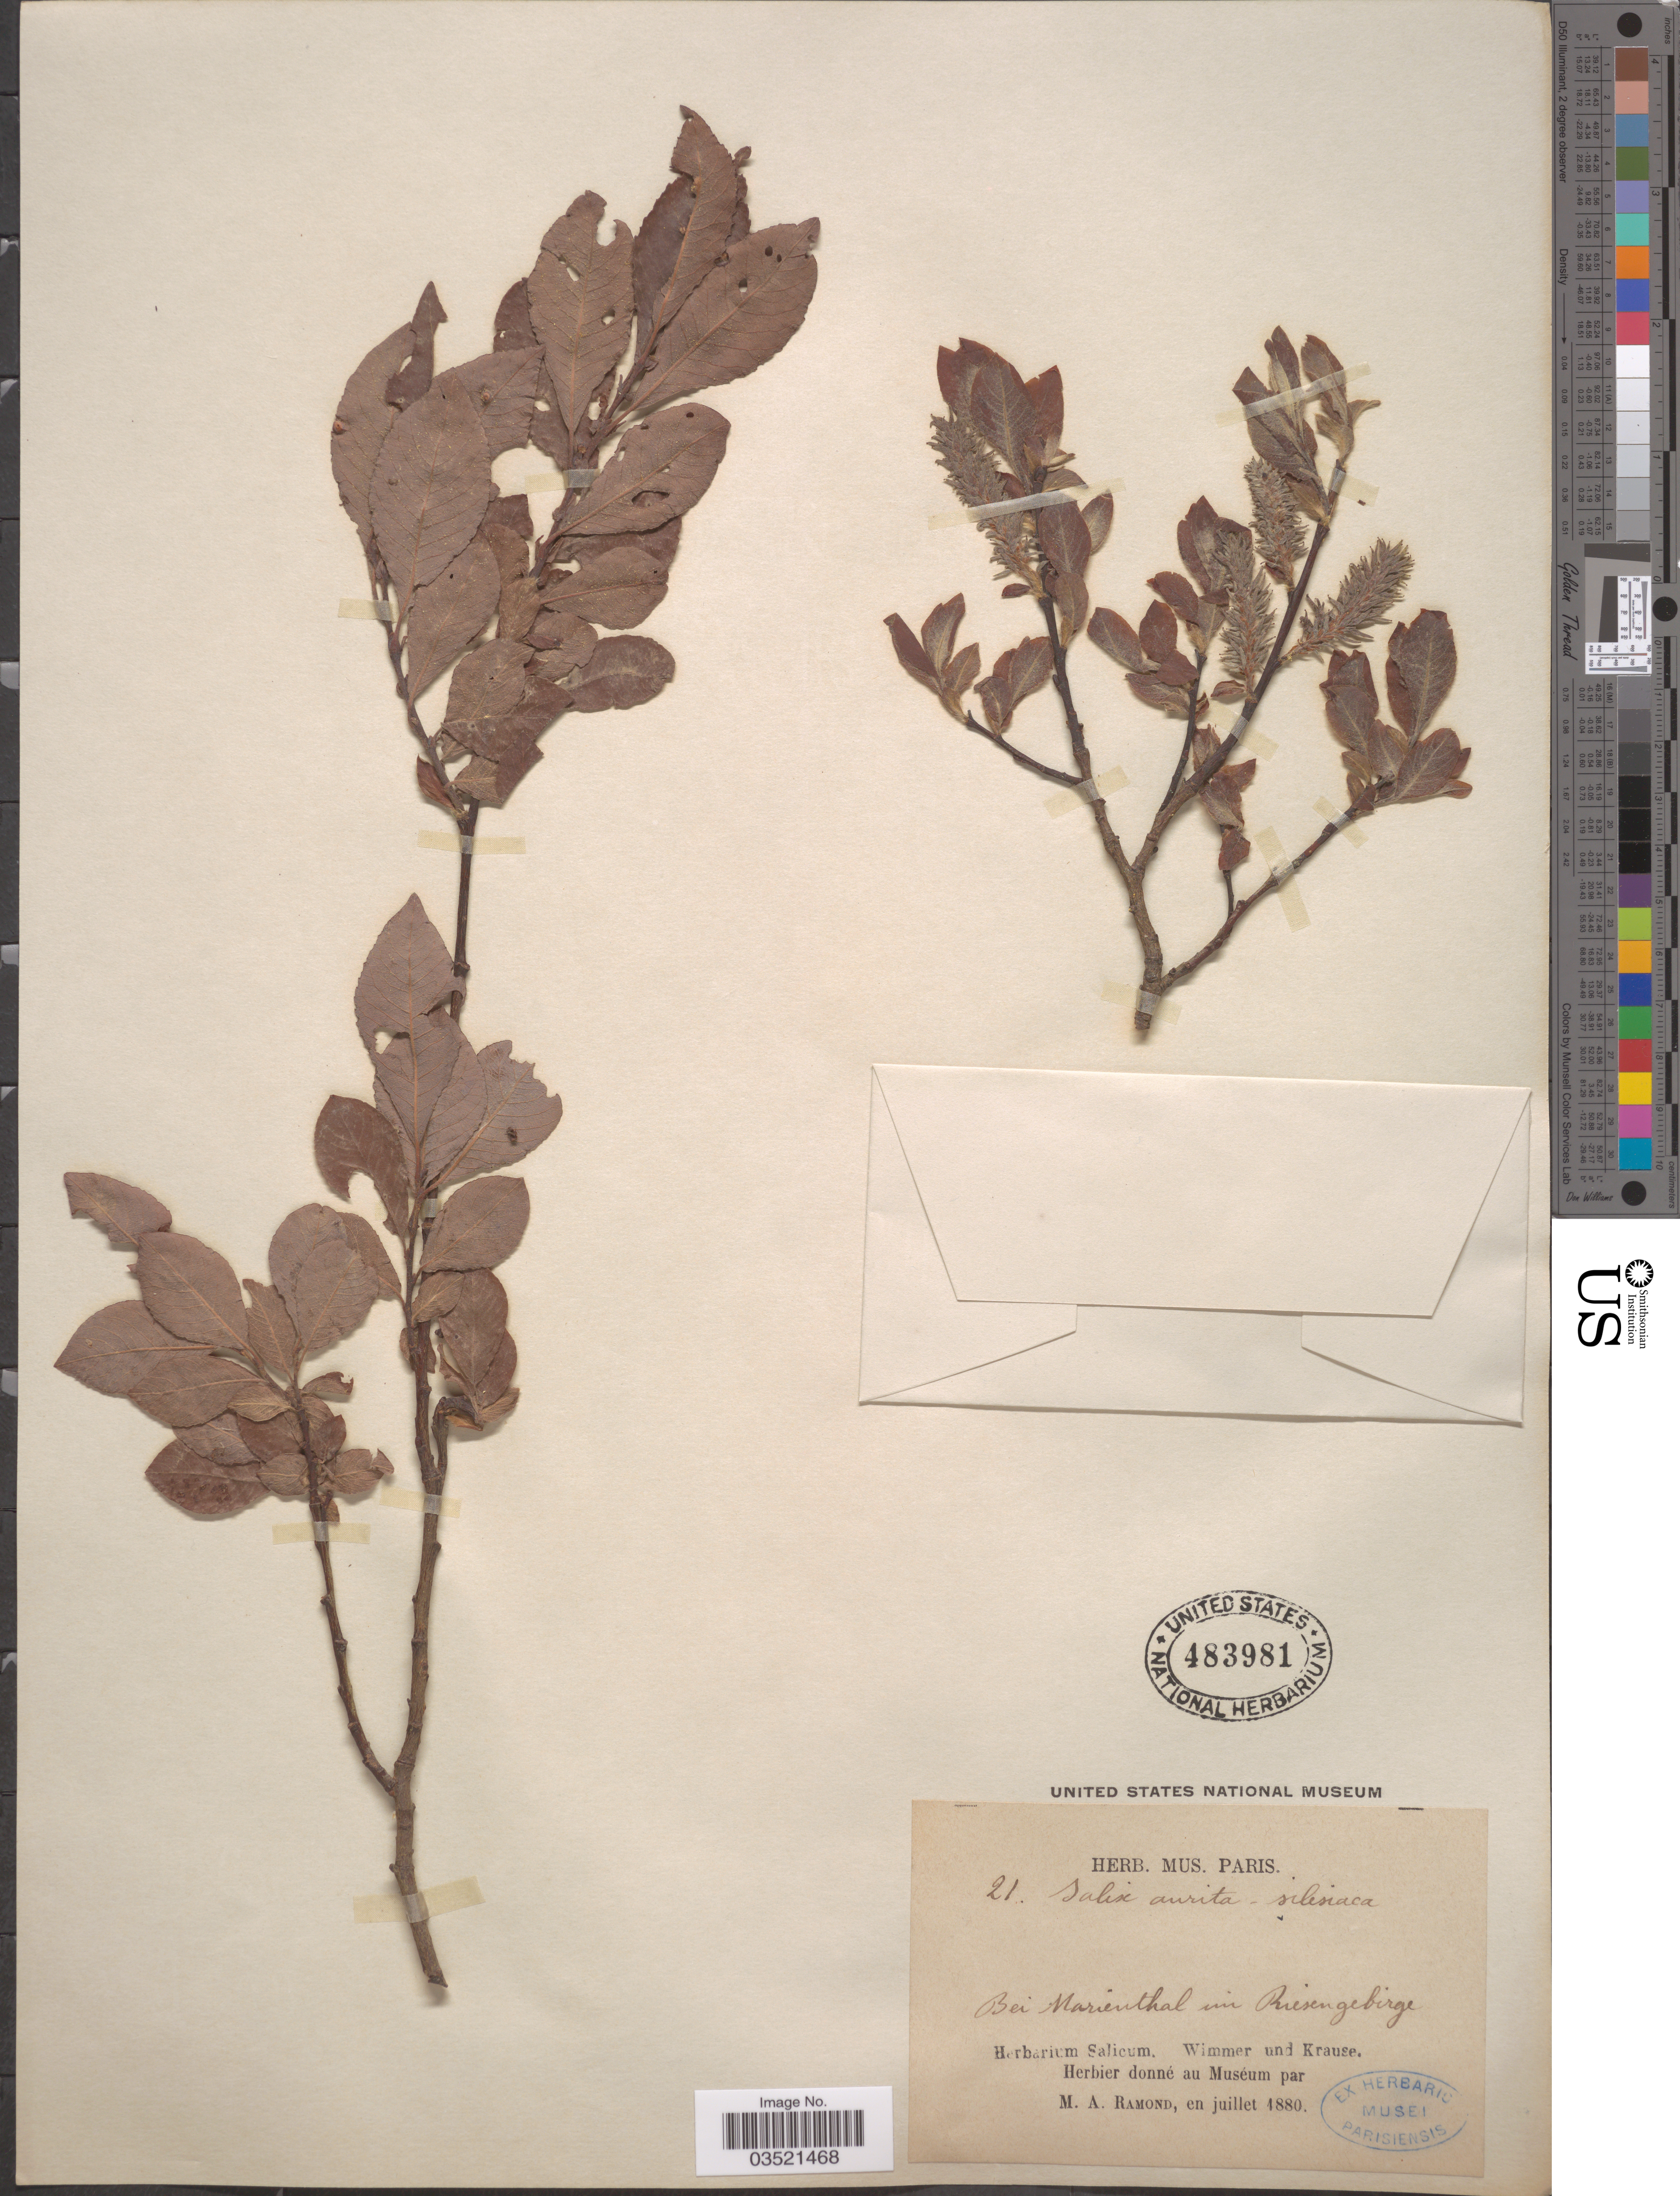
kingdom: Plantae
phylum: Tracheophyta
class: Magnoliopsida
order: Malpighiales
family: Salicaceae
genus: Salix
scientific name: Salix aurita x S. sibirica Pall.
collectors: Wimmer & -- Krause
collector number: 21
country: Poland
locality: Bei Marienthal im Riesengebirge.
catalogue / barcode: US 483981